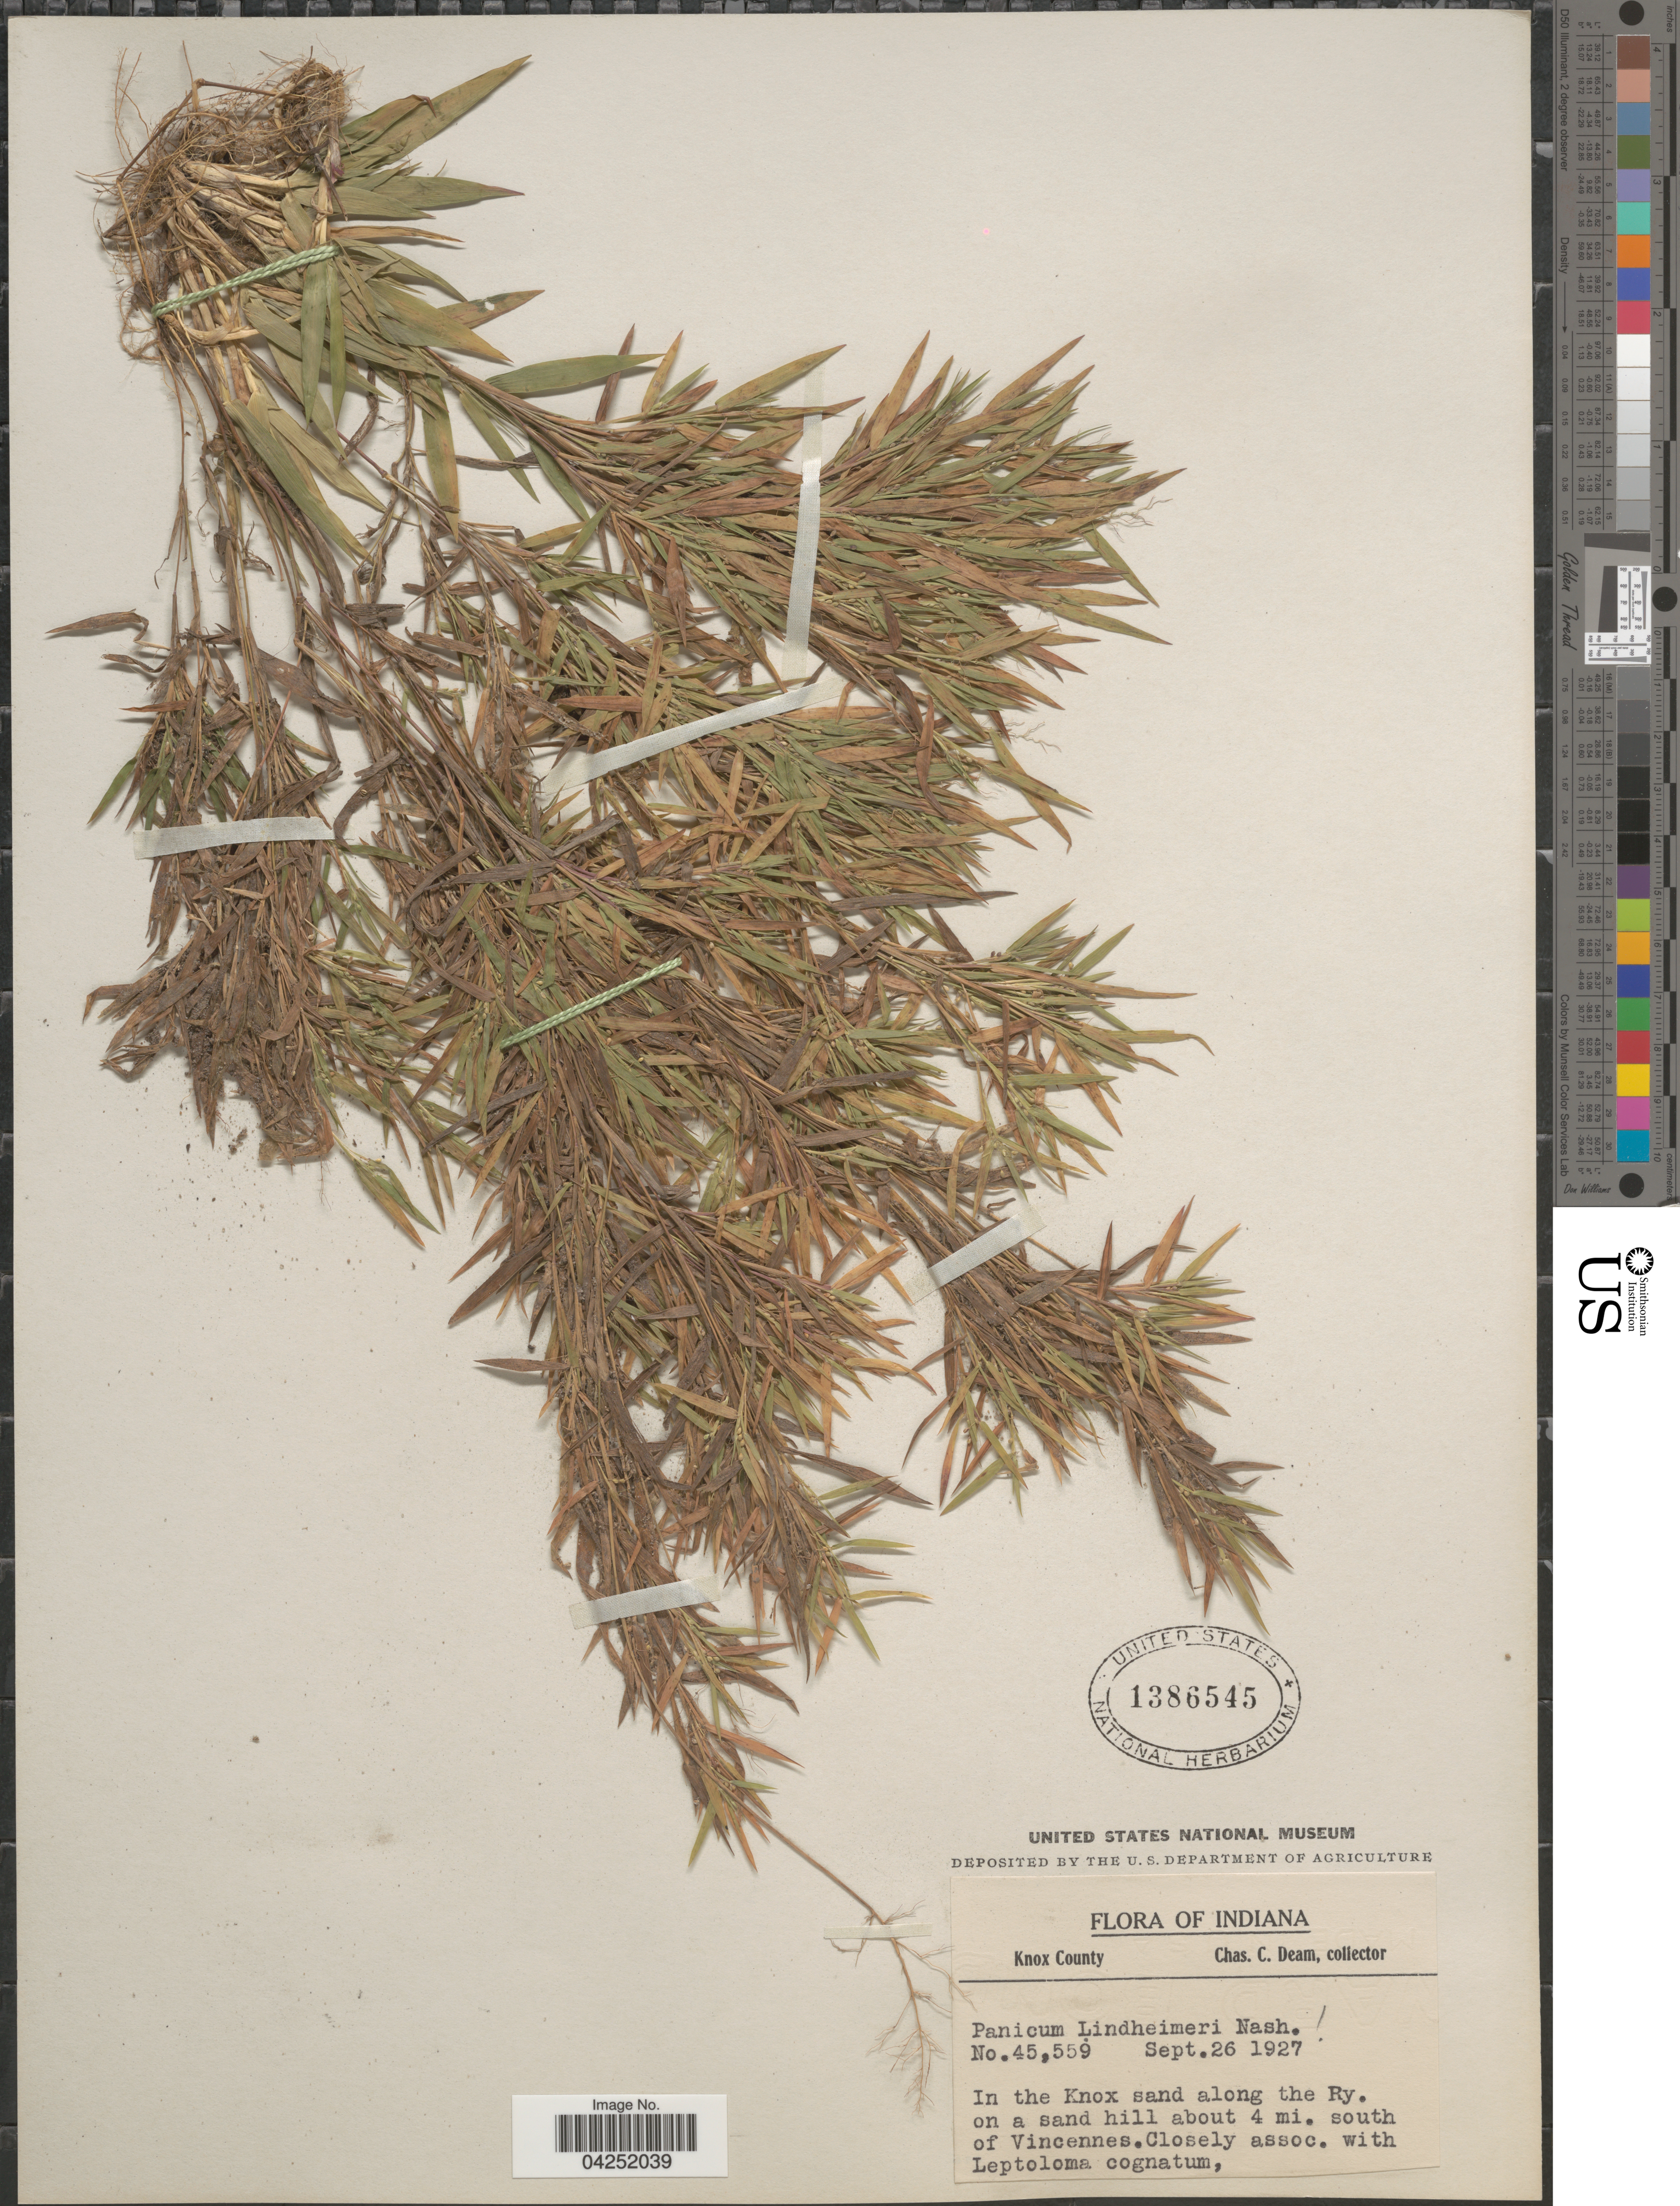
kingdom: Plantae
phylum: Tracheophyta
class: Liliopsida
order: Poales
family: Poaceae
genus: Dichanthelium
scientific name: Dichanthelium acuminatum var. lindheimeri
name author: (Nash) Gould & C.A. Clark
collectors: C. C. Deam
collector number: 45559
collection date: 1927-09-26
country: United States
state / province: Indiana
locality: Knox County. In the Knox sand along the Ry. on a sand hill about 4 mi. south of Vinceness.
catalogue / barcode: US 1386545